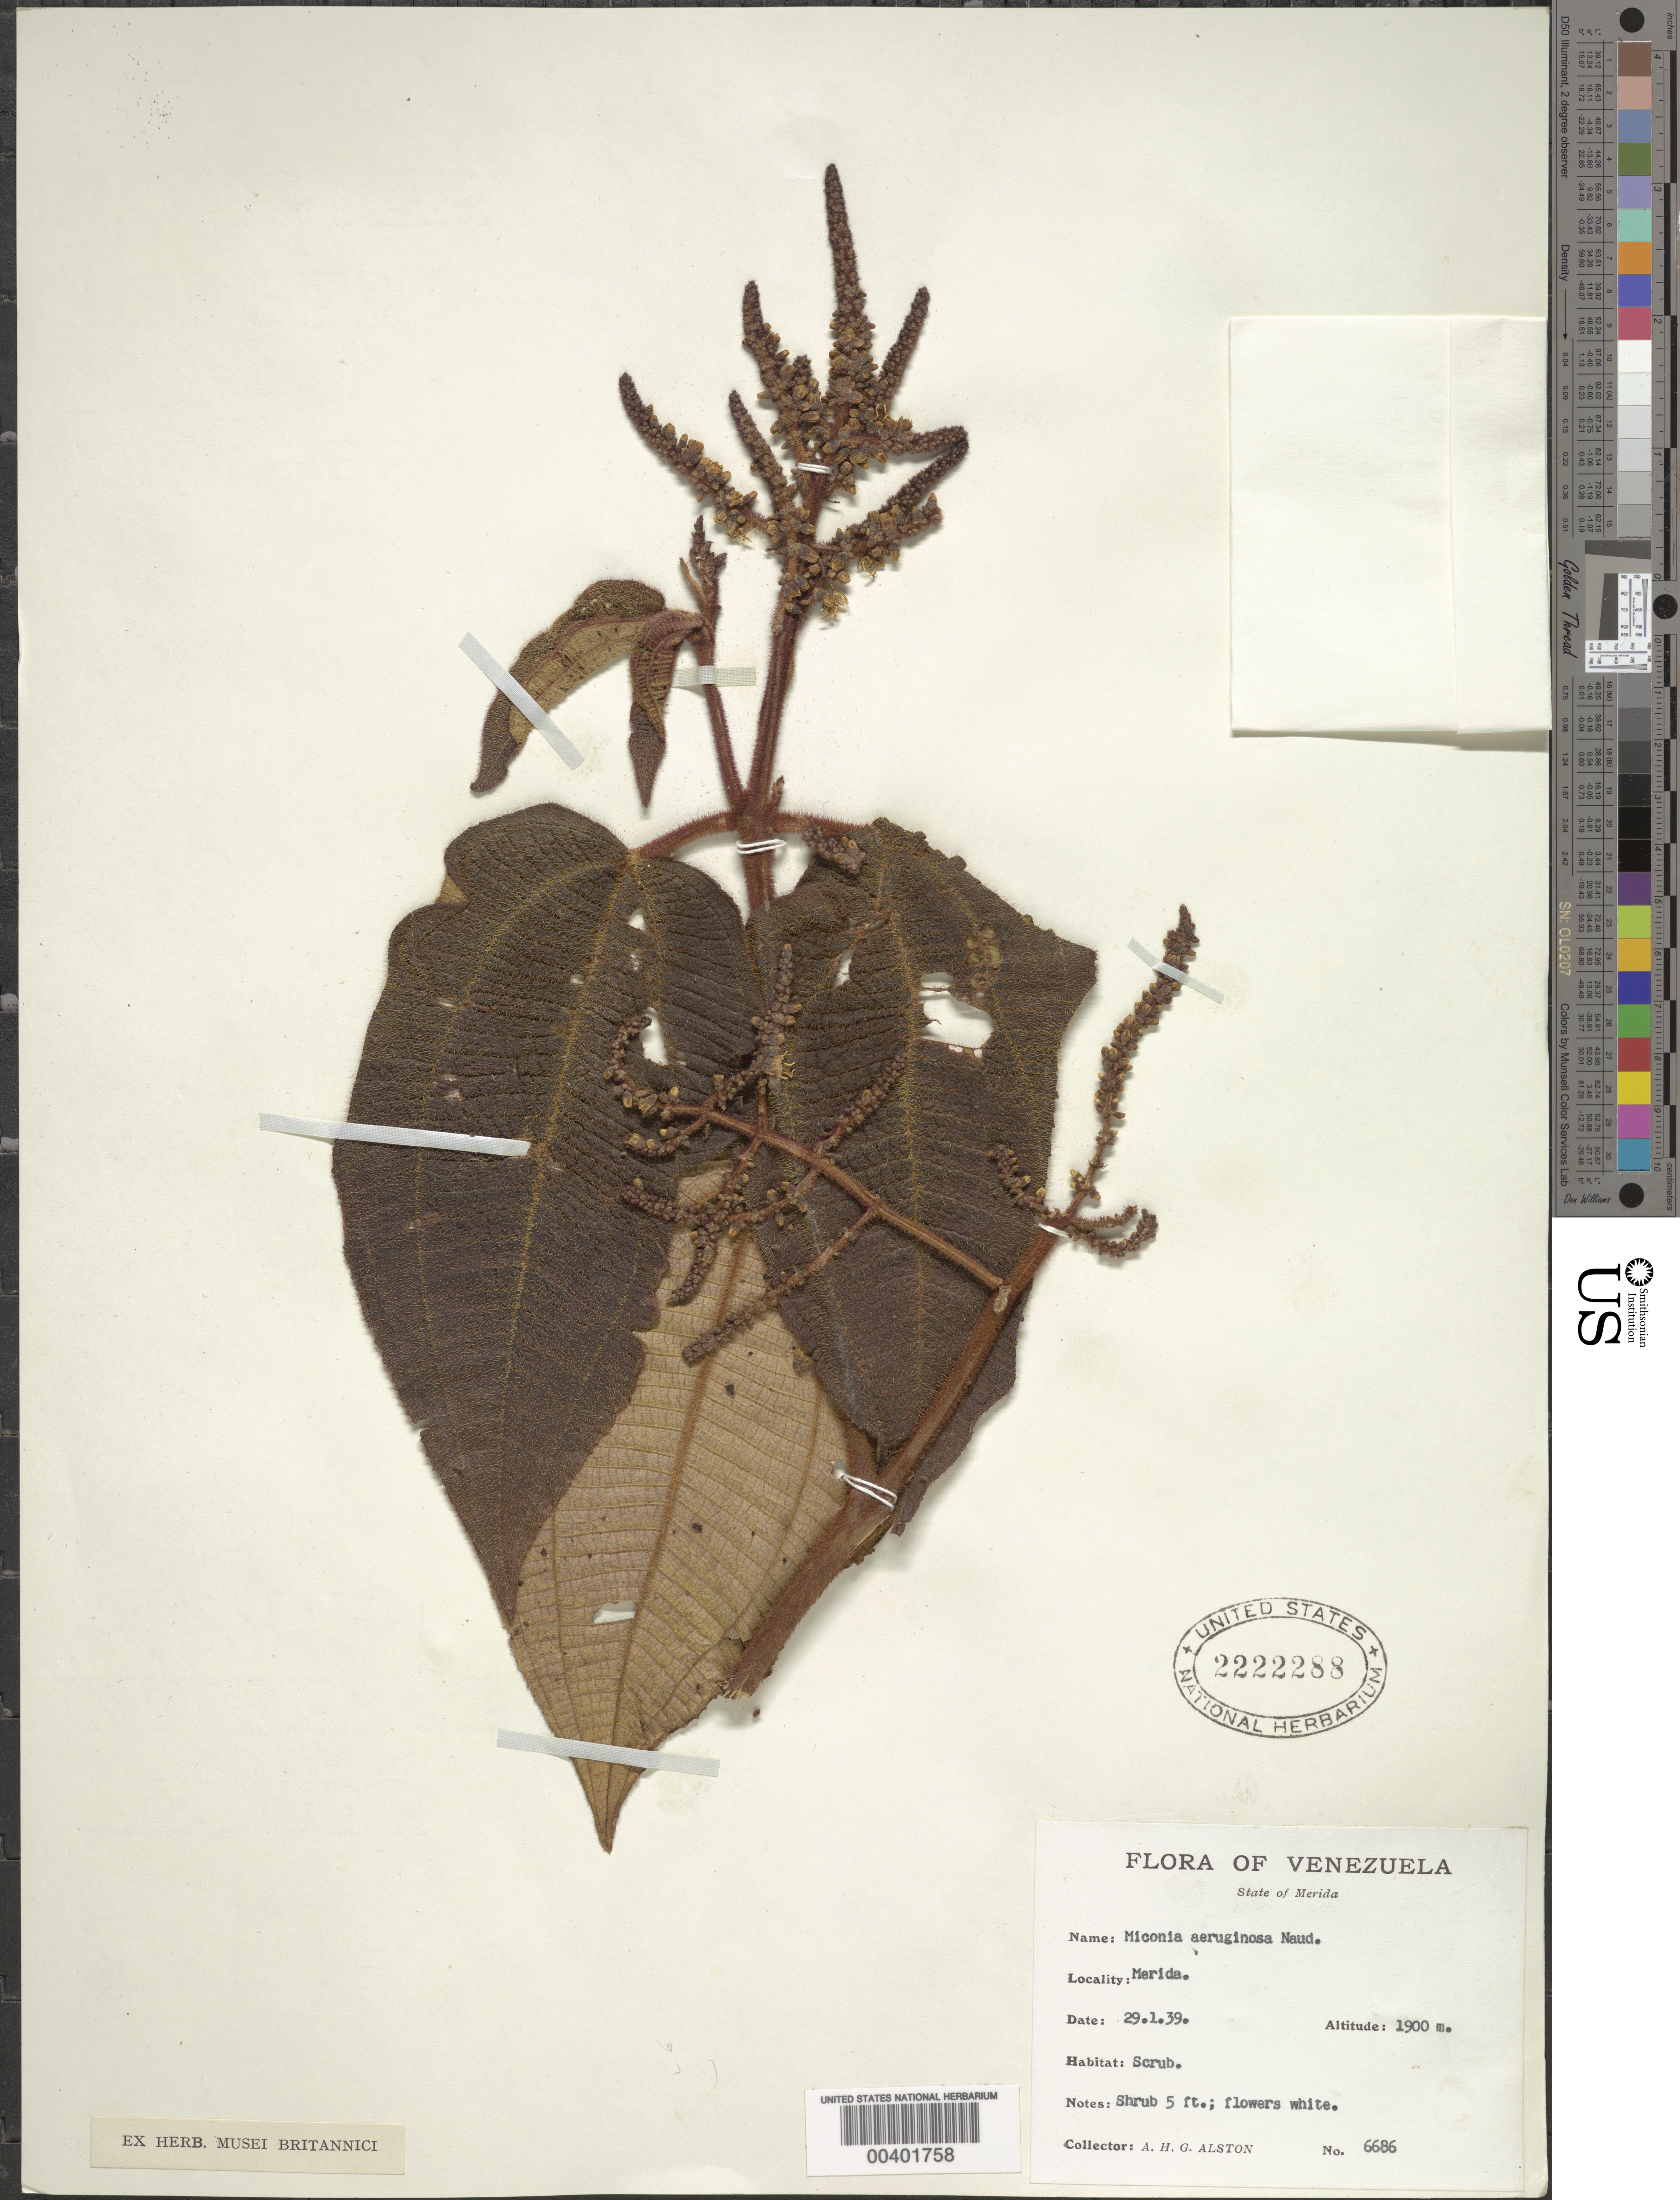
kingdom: Plantae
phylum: Tracheophyta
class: Magnoliopsida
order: Myrtales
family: Melastomataceae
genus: Miconia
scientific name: Miconia aeruginosa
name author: Naudin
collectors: A. H. Alston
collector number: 6686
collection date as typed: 29 Jan 1929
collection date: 1929-01-29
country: Venezuela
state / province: Mérida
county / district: Libertador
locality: Mérida Merida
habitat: Scrub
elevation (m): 1900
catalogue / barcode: US 2222288